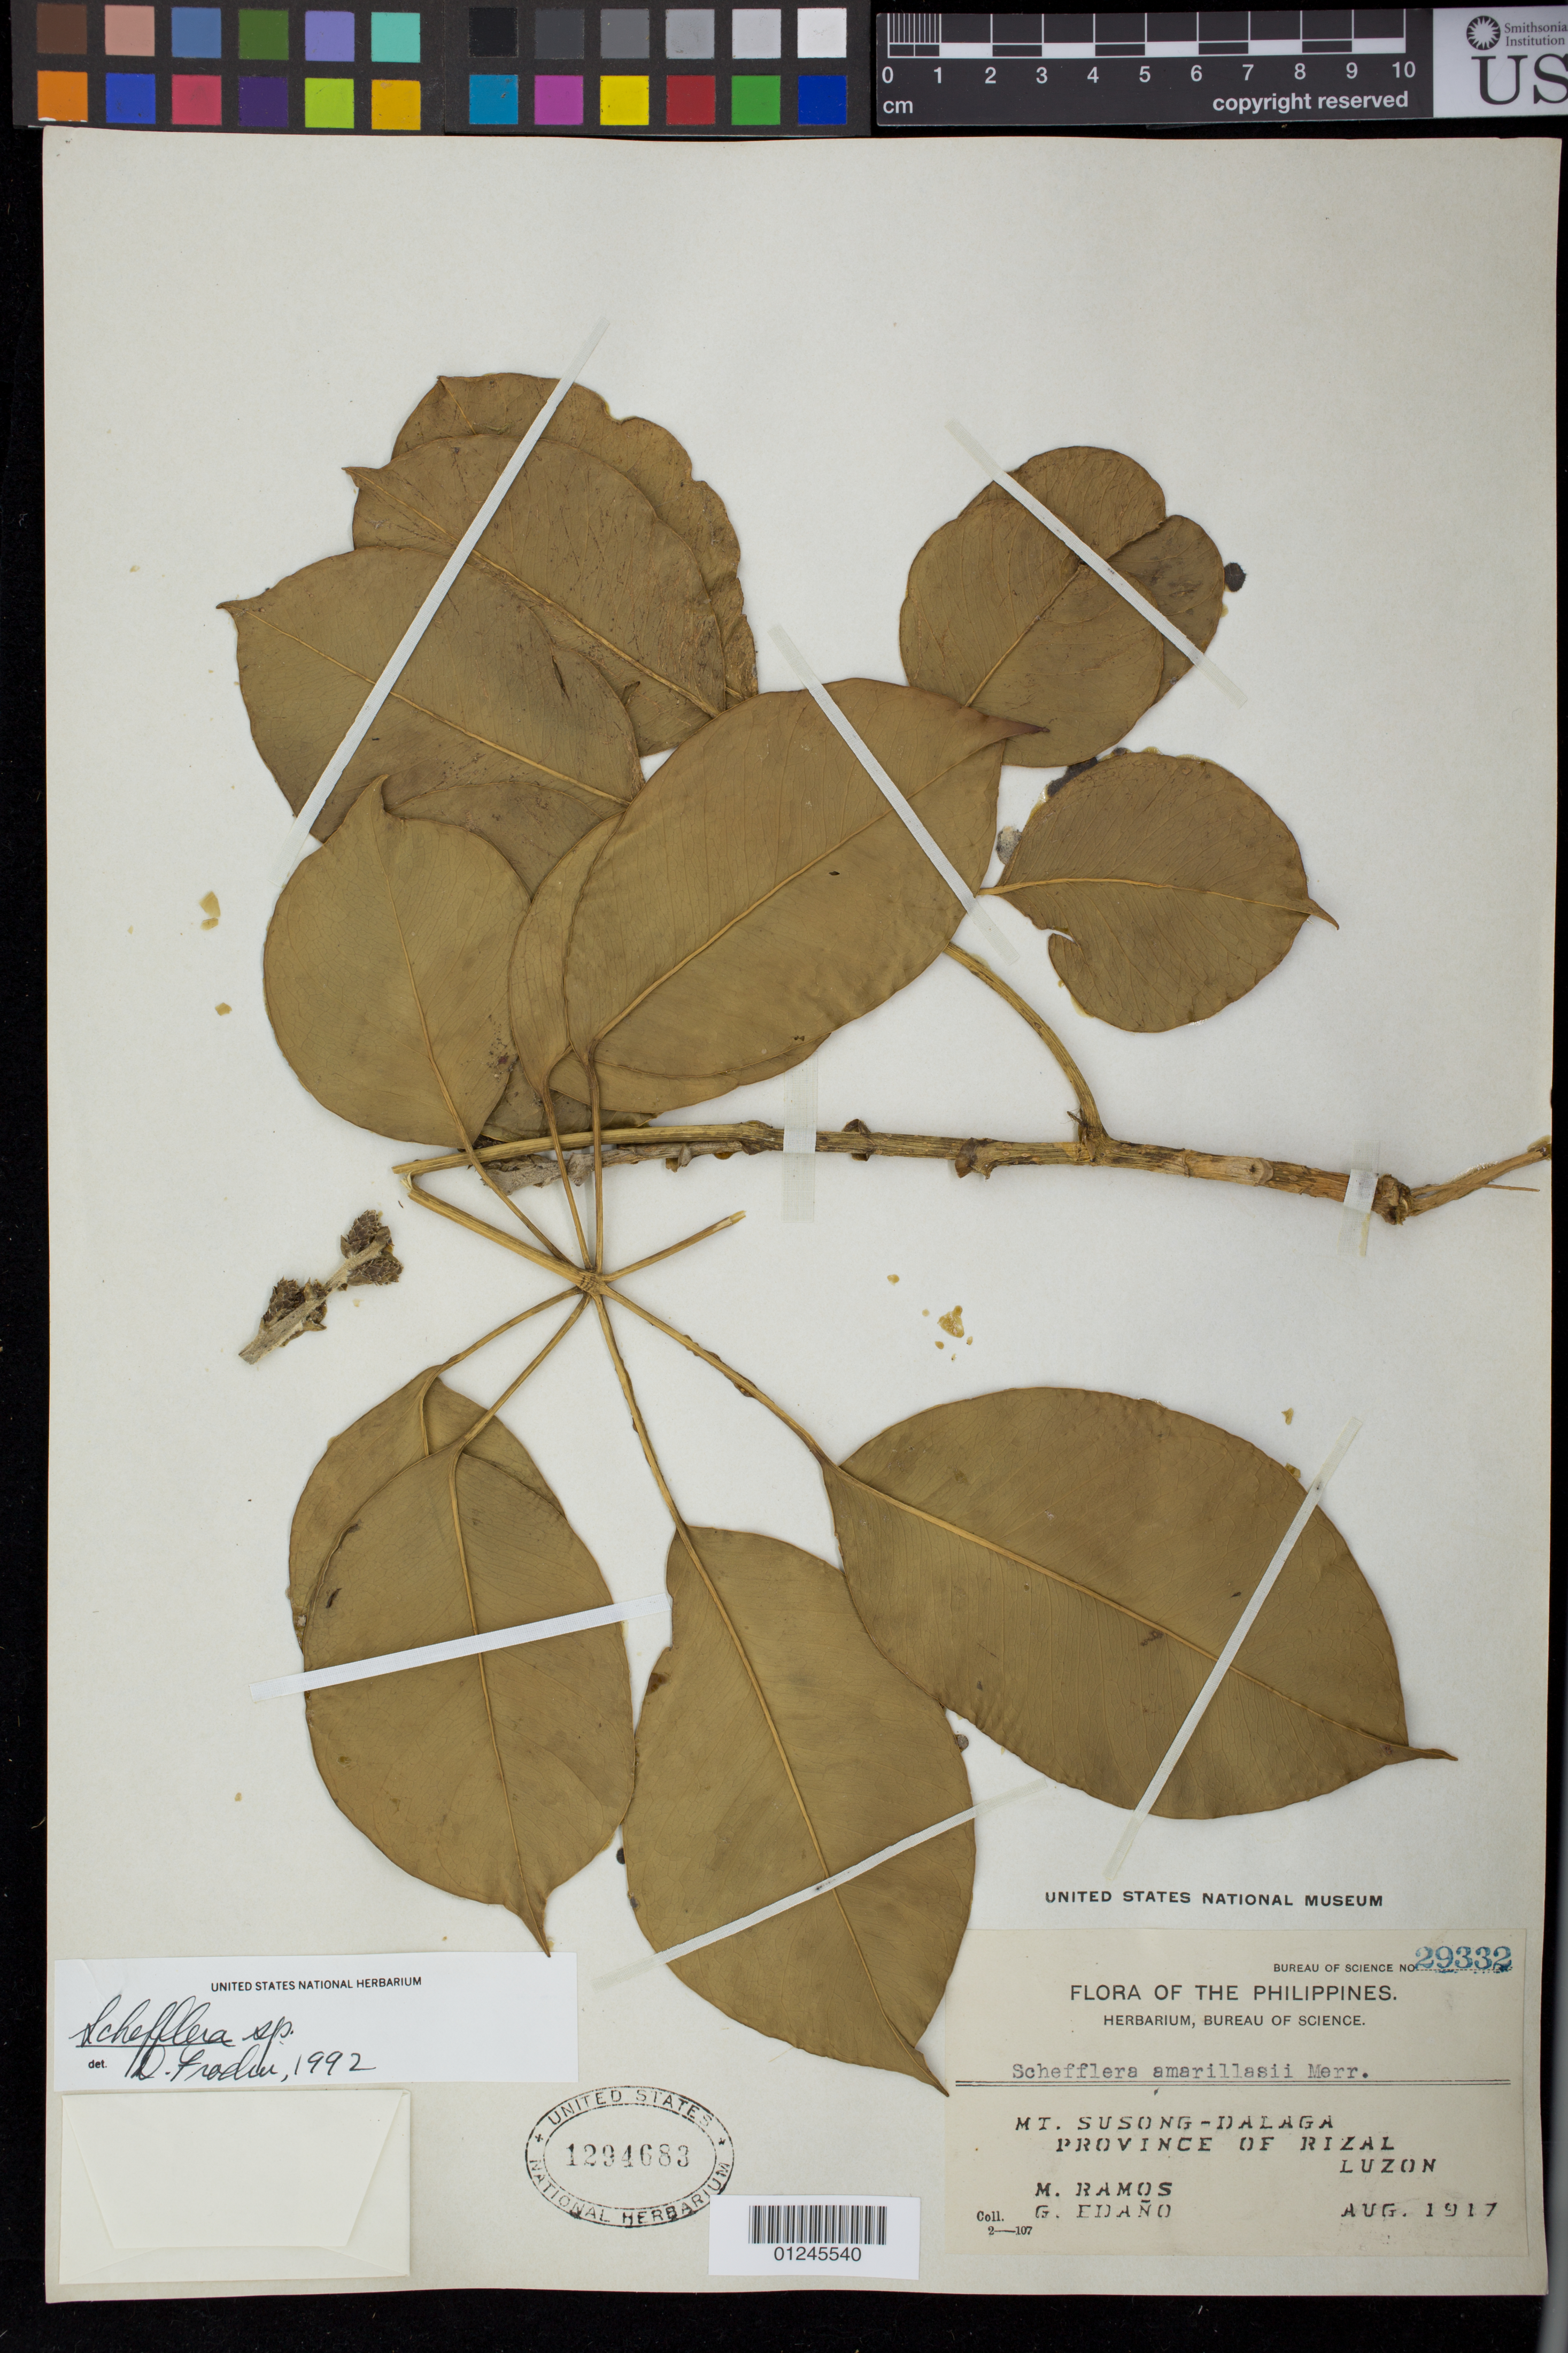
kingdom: Plantae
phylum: Tracheophyta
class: Magnoliopsida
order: Apiales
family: Araliaceae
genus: Schefflera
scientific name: Schefflera sp.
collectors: M. Ramos & G. Edaño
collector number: Bur. Sci. 29332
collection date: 1917-08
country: Philippines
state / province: Central Luzon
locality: Mt. Susong-Dalaga, Province of Rizal, Luzon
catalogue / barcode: US 1294683